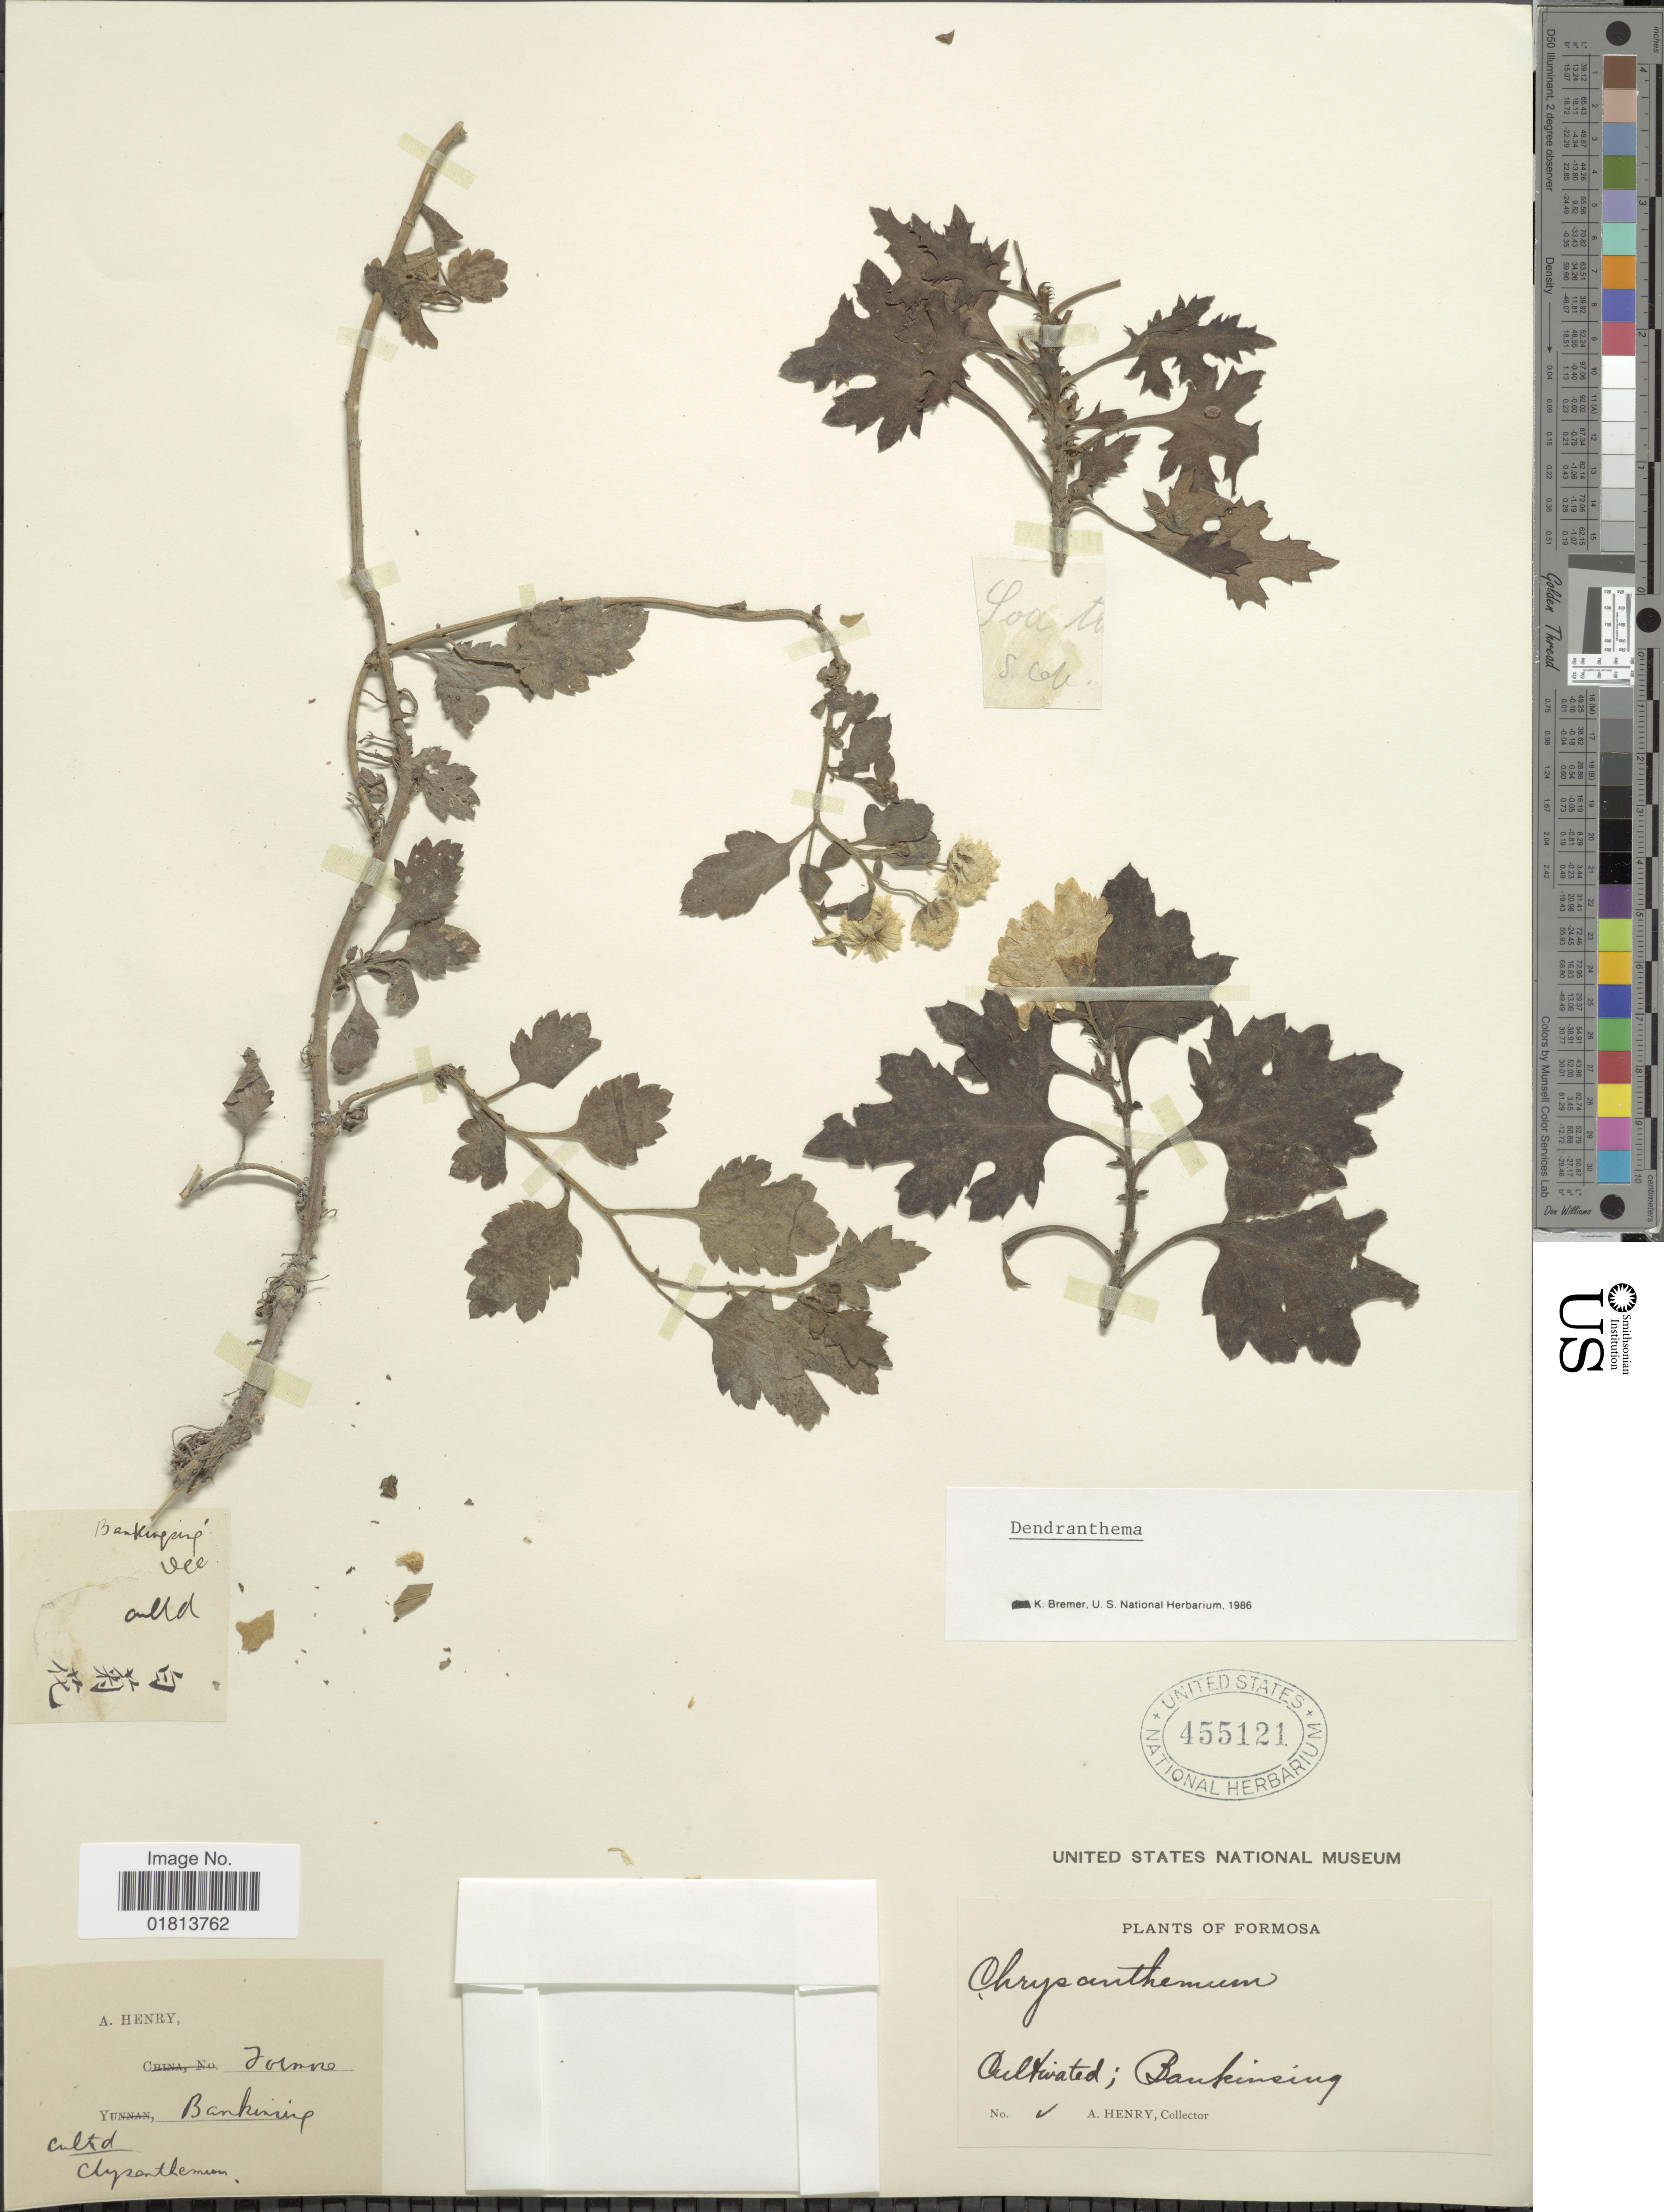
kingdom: Plantae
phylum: Tracheophyta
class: Magnoliopsida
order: Asterales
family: Asteraceae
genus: Dendranthema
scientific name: Dendranthema indicum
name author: (L.) Des Moul.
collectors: A. Henry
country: Taiwan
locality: Bankinship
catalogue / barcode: US 455121